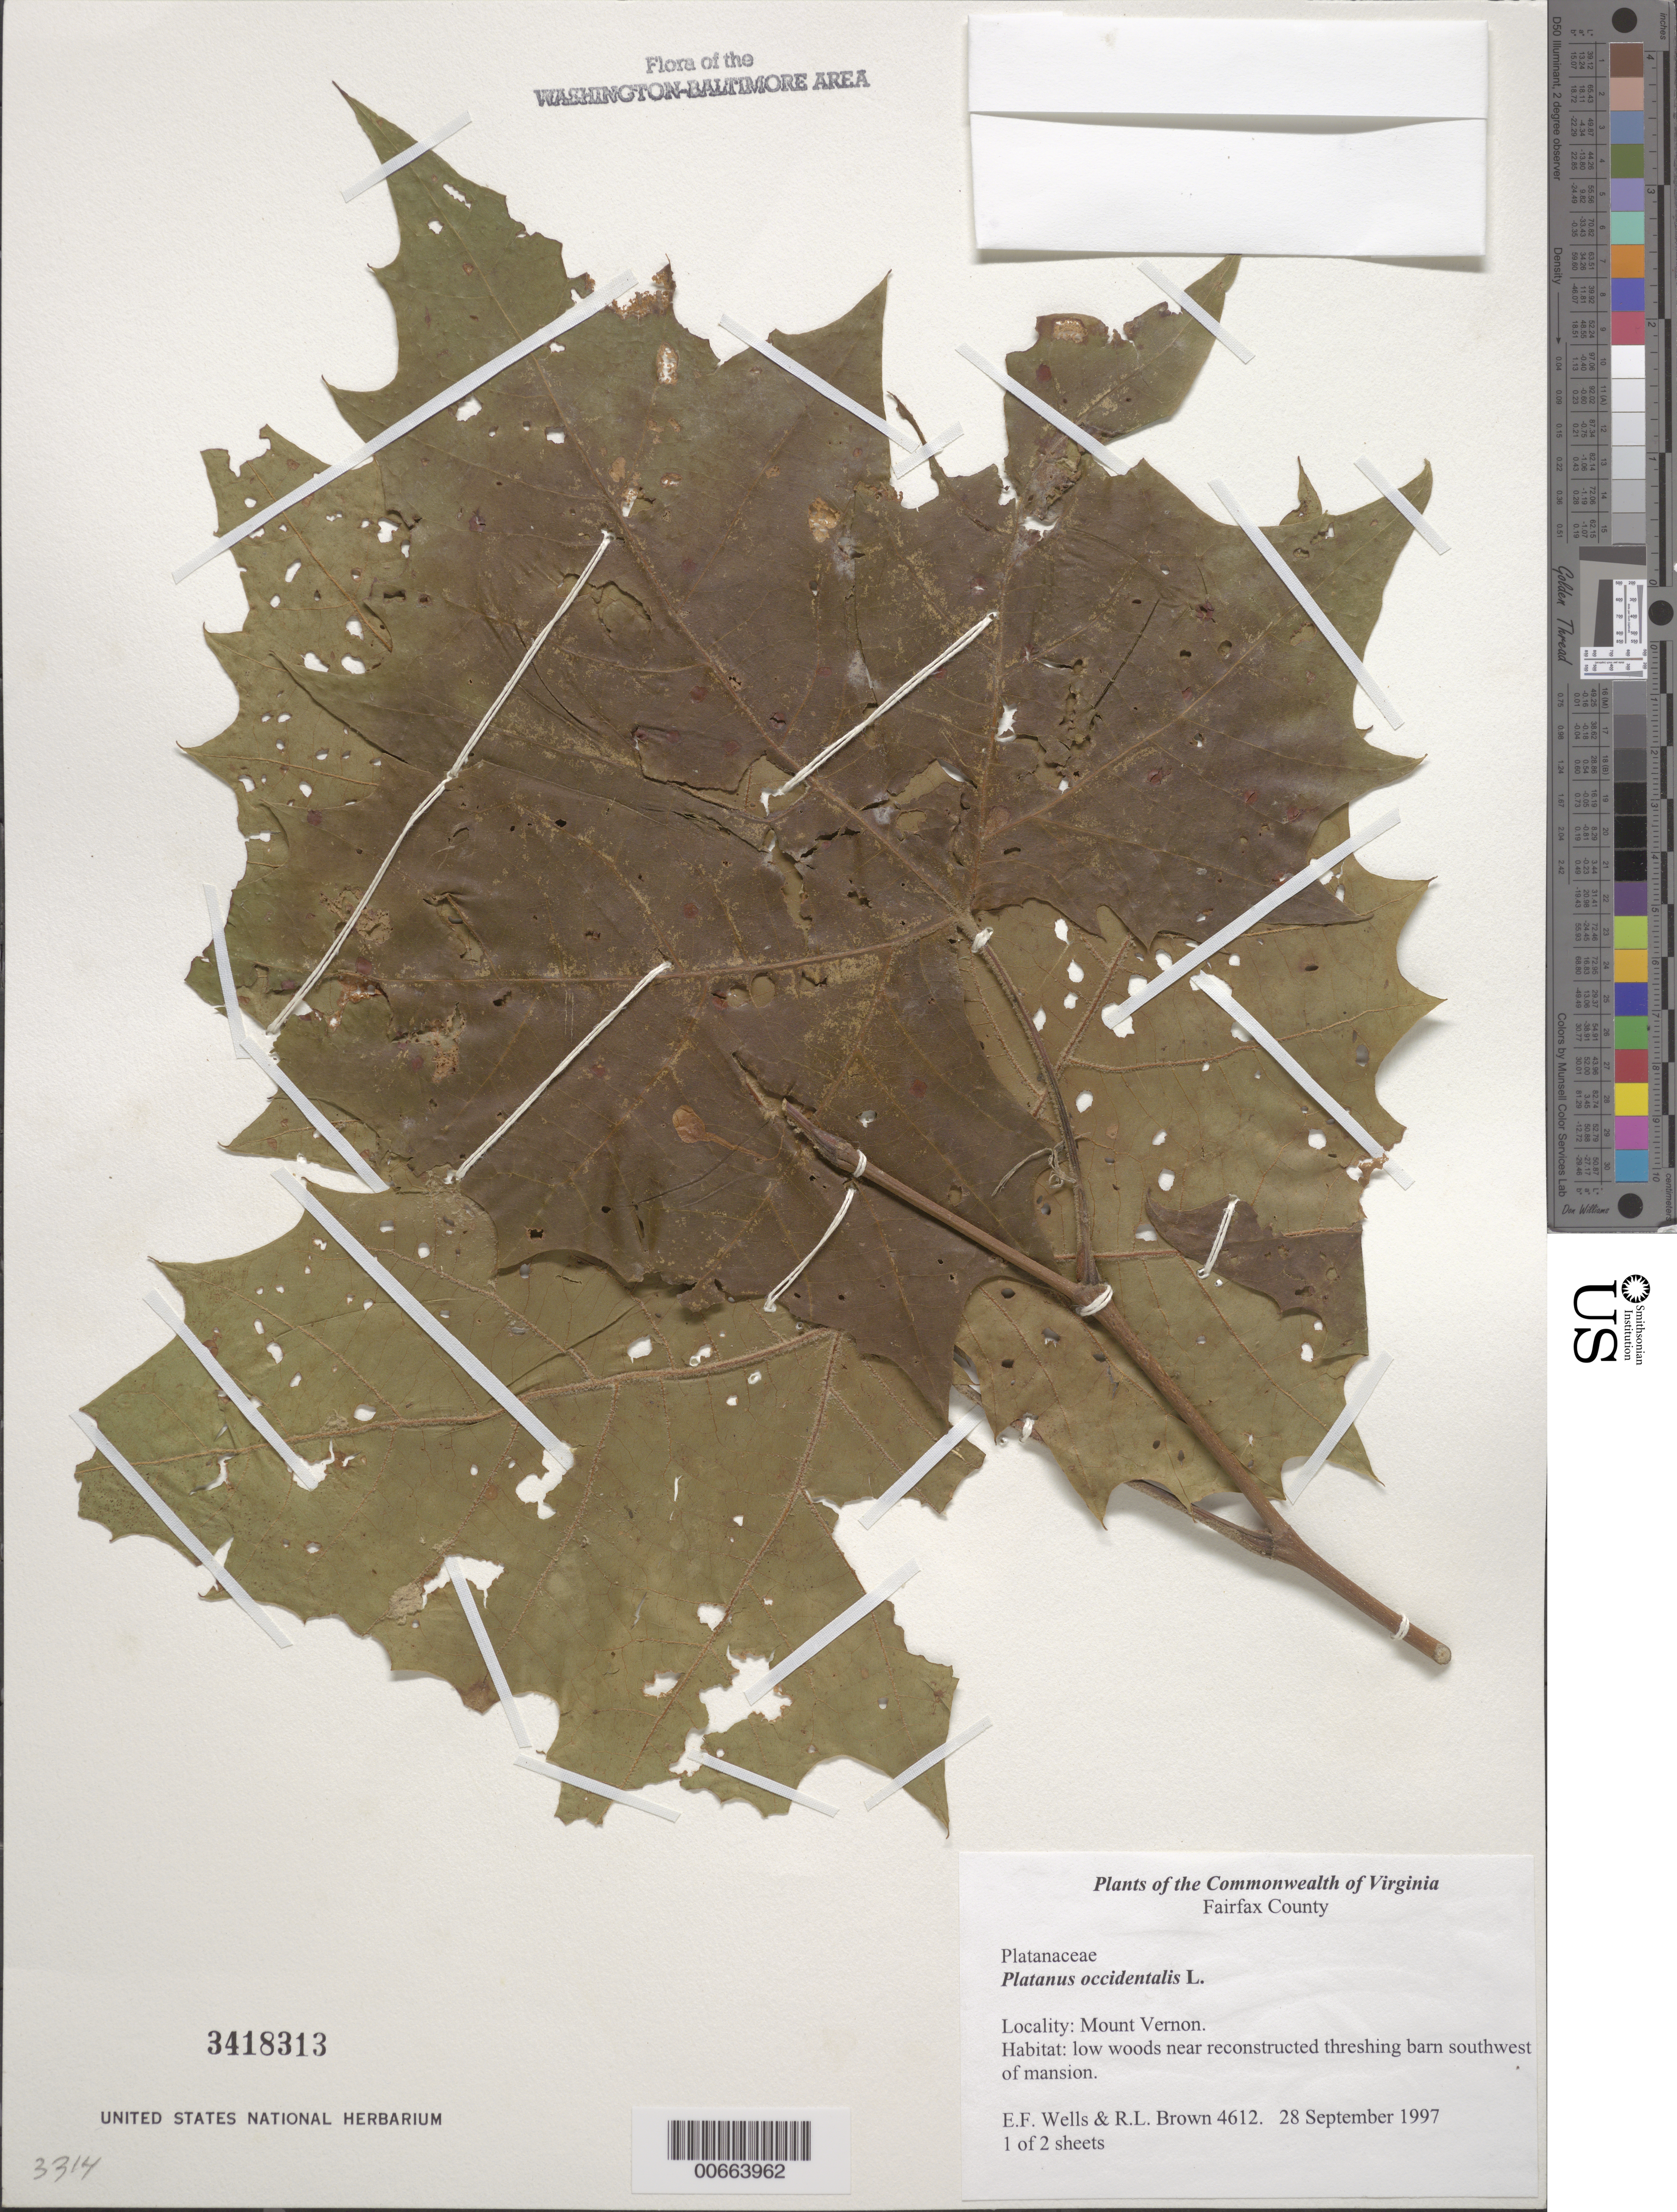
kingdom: Plantae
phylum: Tracheophyta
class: Magnoliopsida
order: Proteales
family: Platanaceae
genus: Platanus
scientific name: Platanus occidentalis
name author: L.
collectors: E. F. Wells & R. L. Brown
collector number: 4612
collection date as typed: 28 Sep 1997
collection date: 1997-09-28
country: United States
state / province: Virginia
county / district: Fairfax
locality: Mount Vernon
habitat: low woods near reconstructed threshing barn southwest of mansion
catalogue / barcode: US 3418313